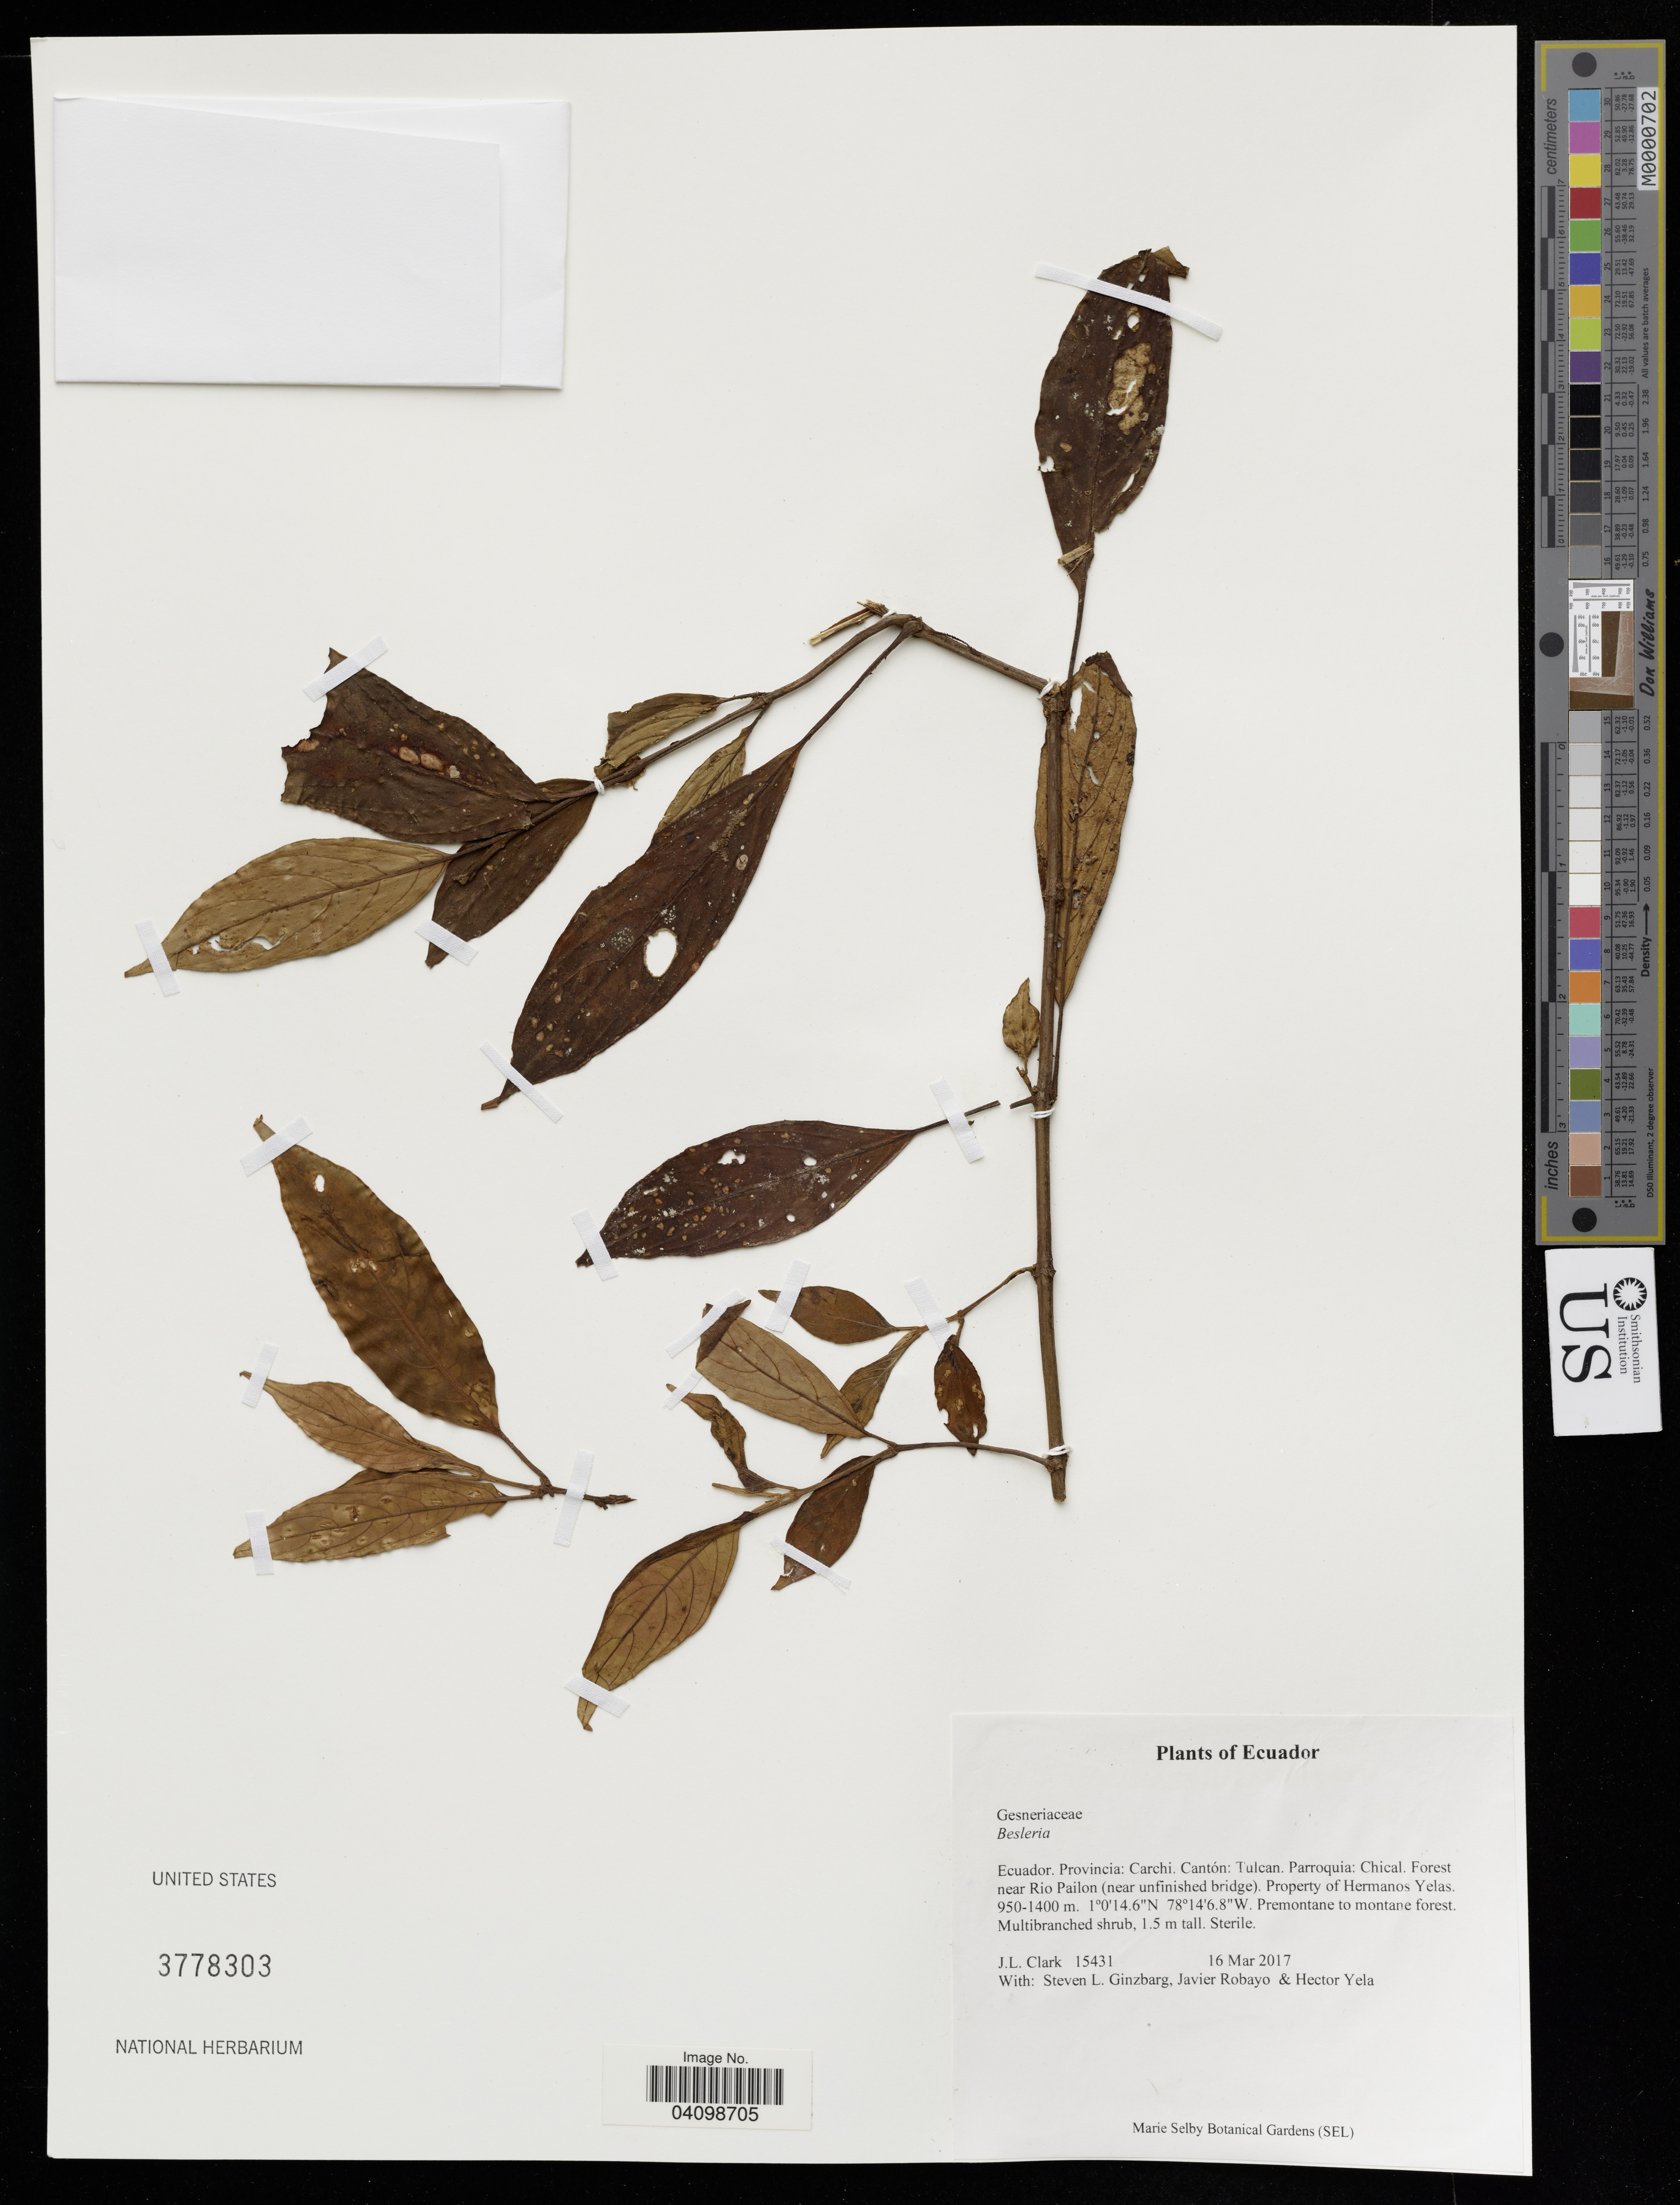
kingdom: Plantae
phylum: Tracheophyta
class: Magnoliopsida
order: Lamiales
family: Gesneriaceae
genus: Besleria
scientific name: Besleria sp.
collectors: J. Clark, S. Ginzbarg & J. Robayo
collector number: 15431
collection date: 2017-03-16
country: Ecuador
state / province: Carchi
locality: Cantón: Tulcán. Parroquia: Chical. Forest near Rio Pailon (near unfinished bridge). Property of Hermanos Yelas.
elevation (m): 950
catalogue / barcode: US 3778303